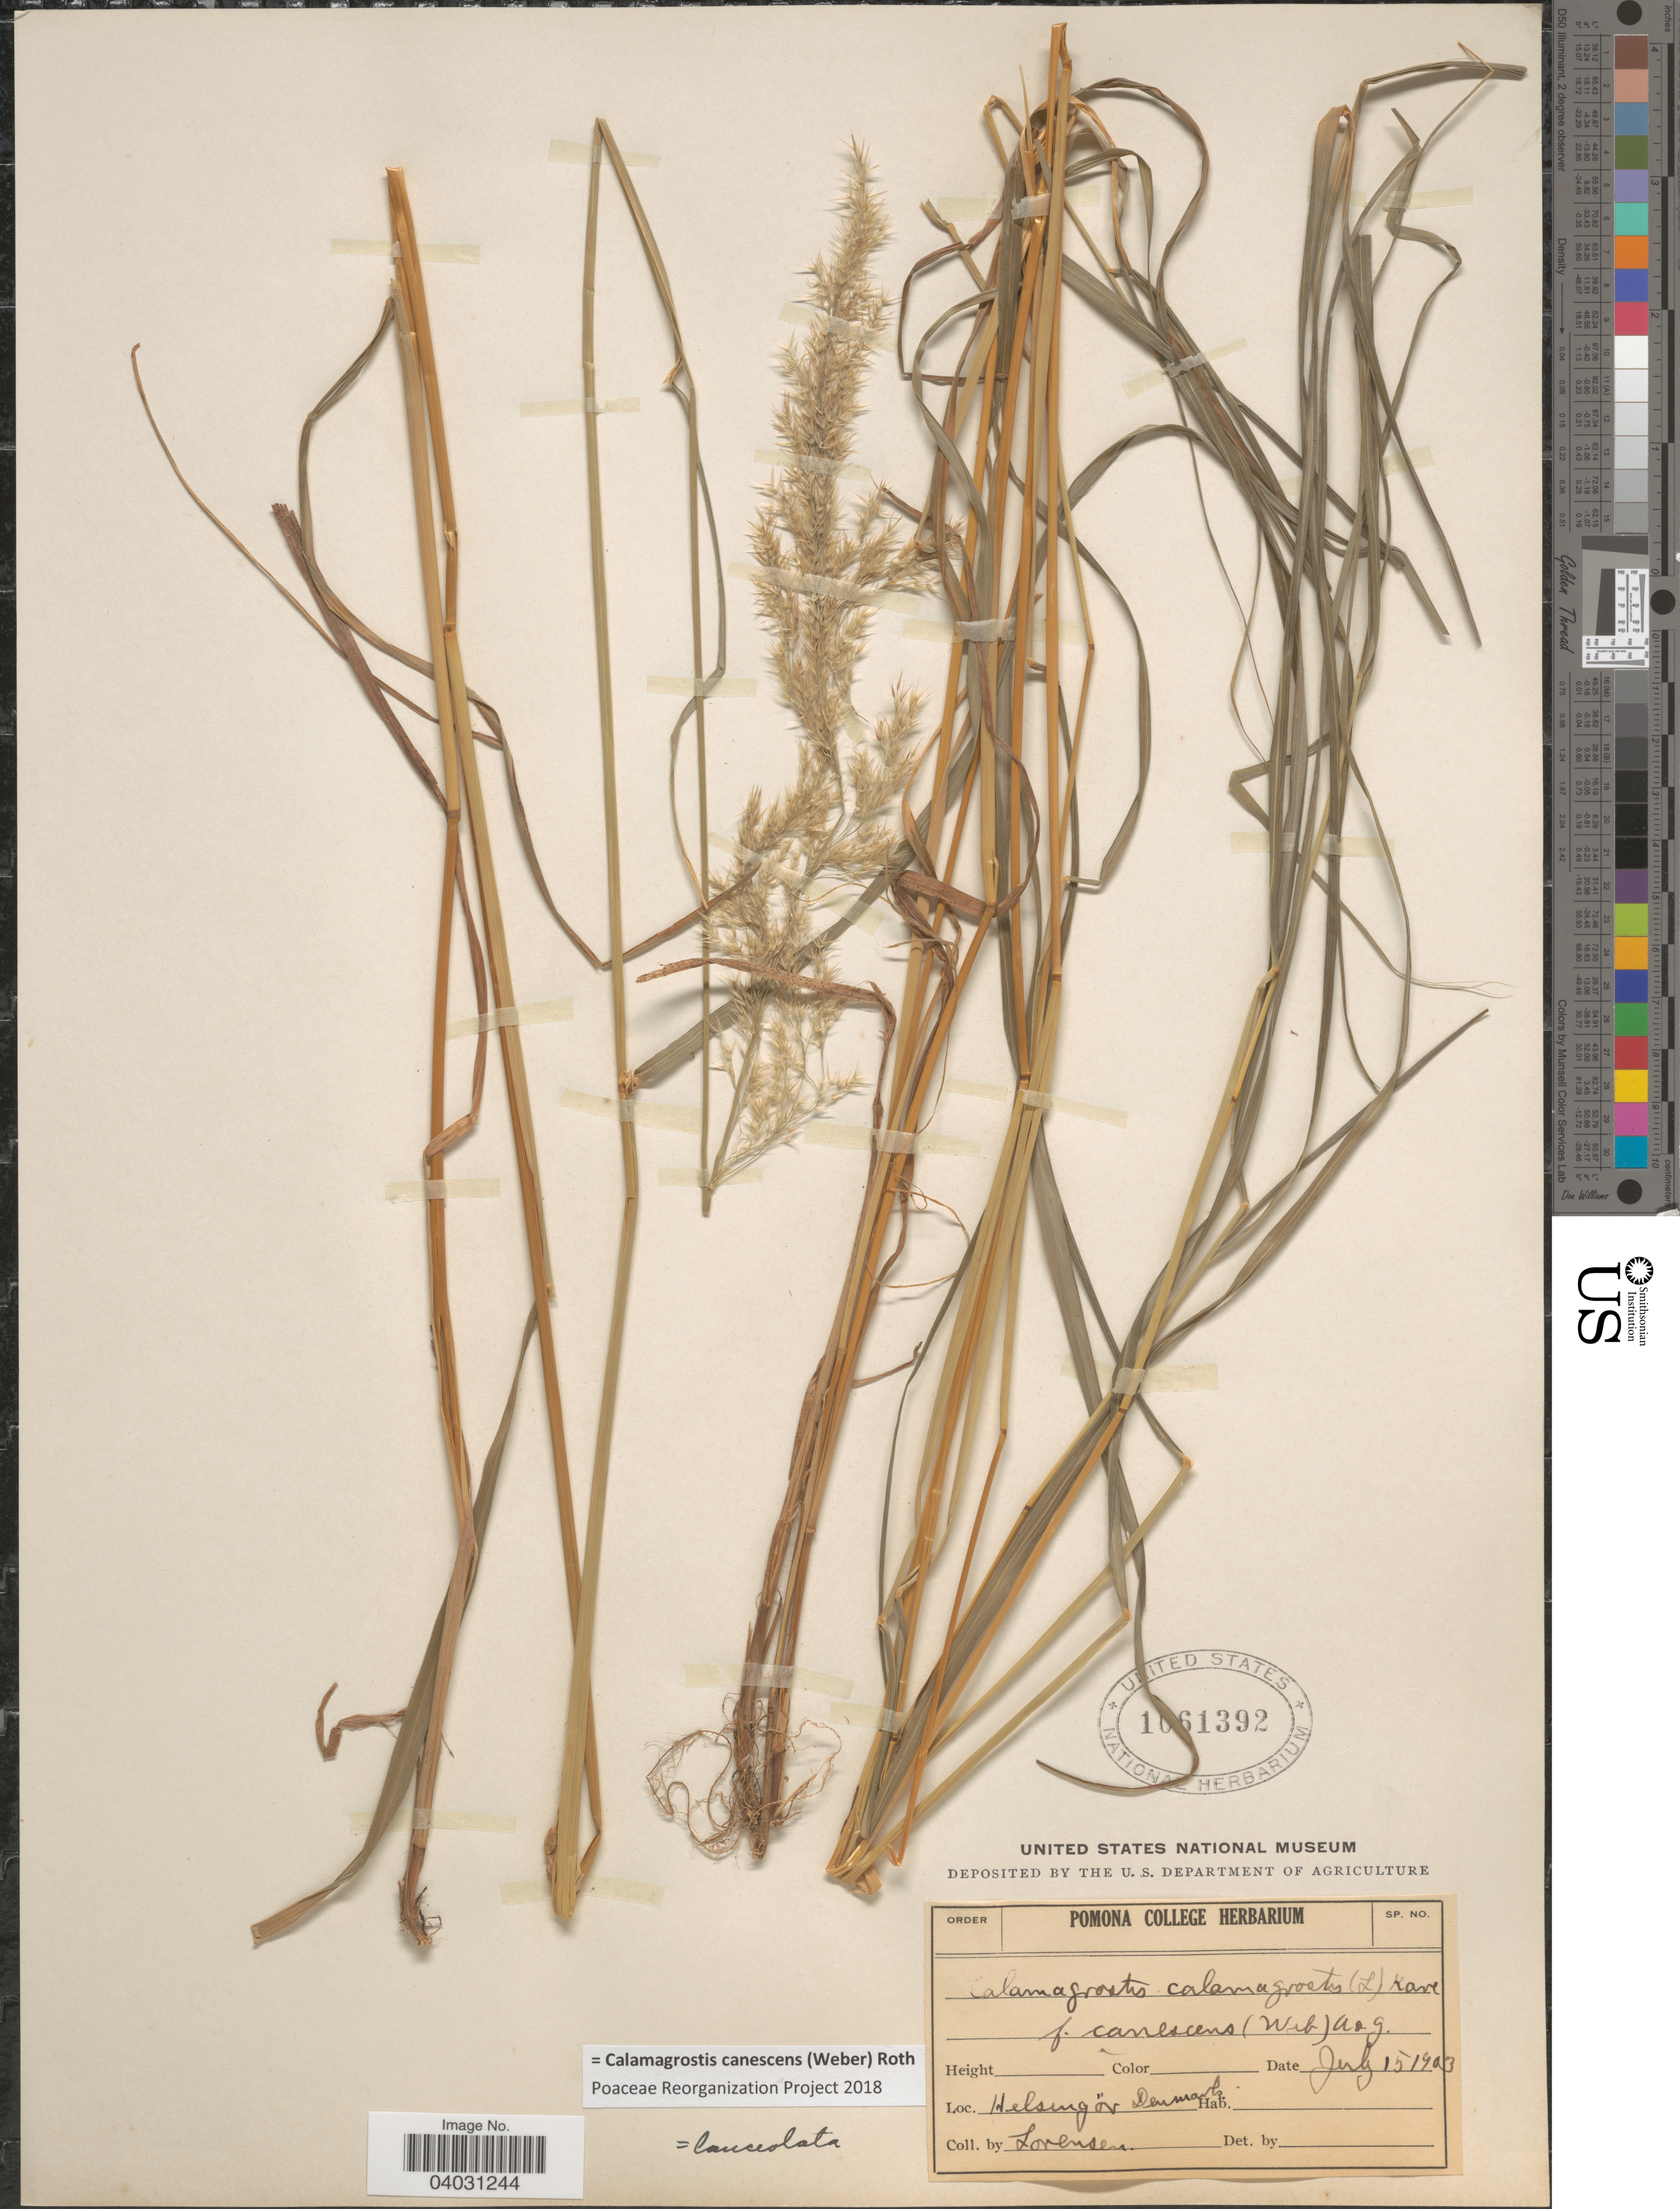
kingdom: Plantae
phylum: Tracheophyta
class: Liliopsida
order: Poales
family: Poaceae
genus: Calamagrostis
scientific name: Calamagrostis canescens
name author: (G.H. Weber) Roth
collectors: Lorensen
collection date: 1903-07-15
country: Denmark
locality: Helsingør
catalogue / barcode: US 1061392